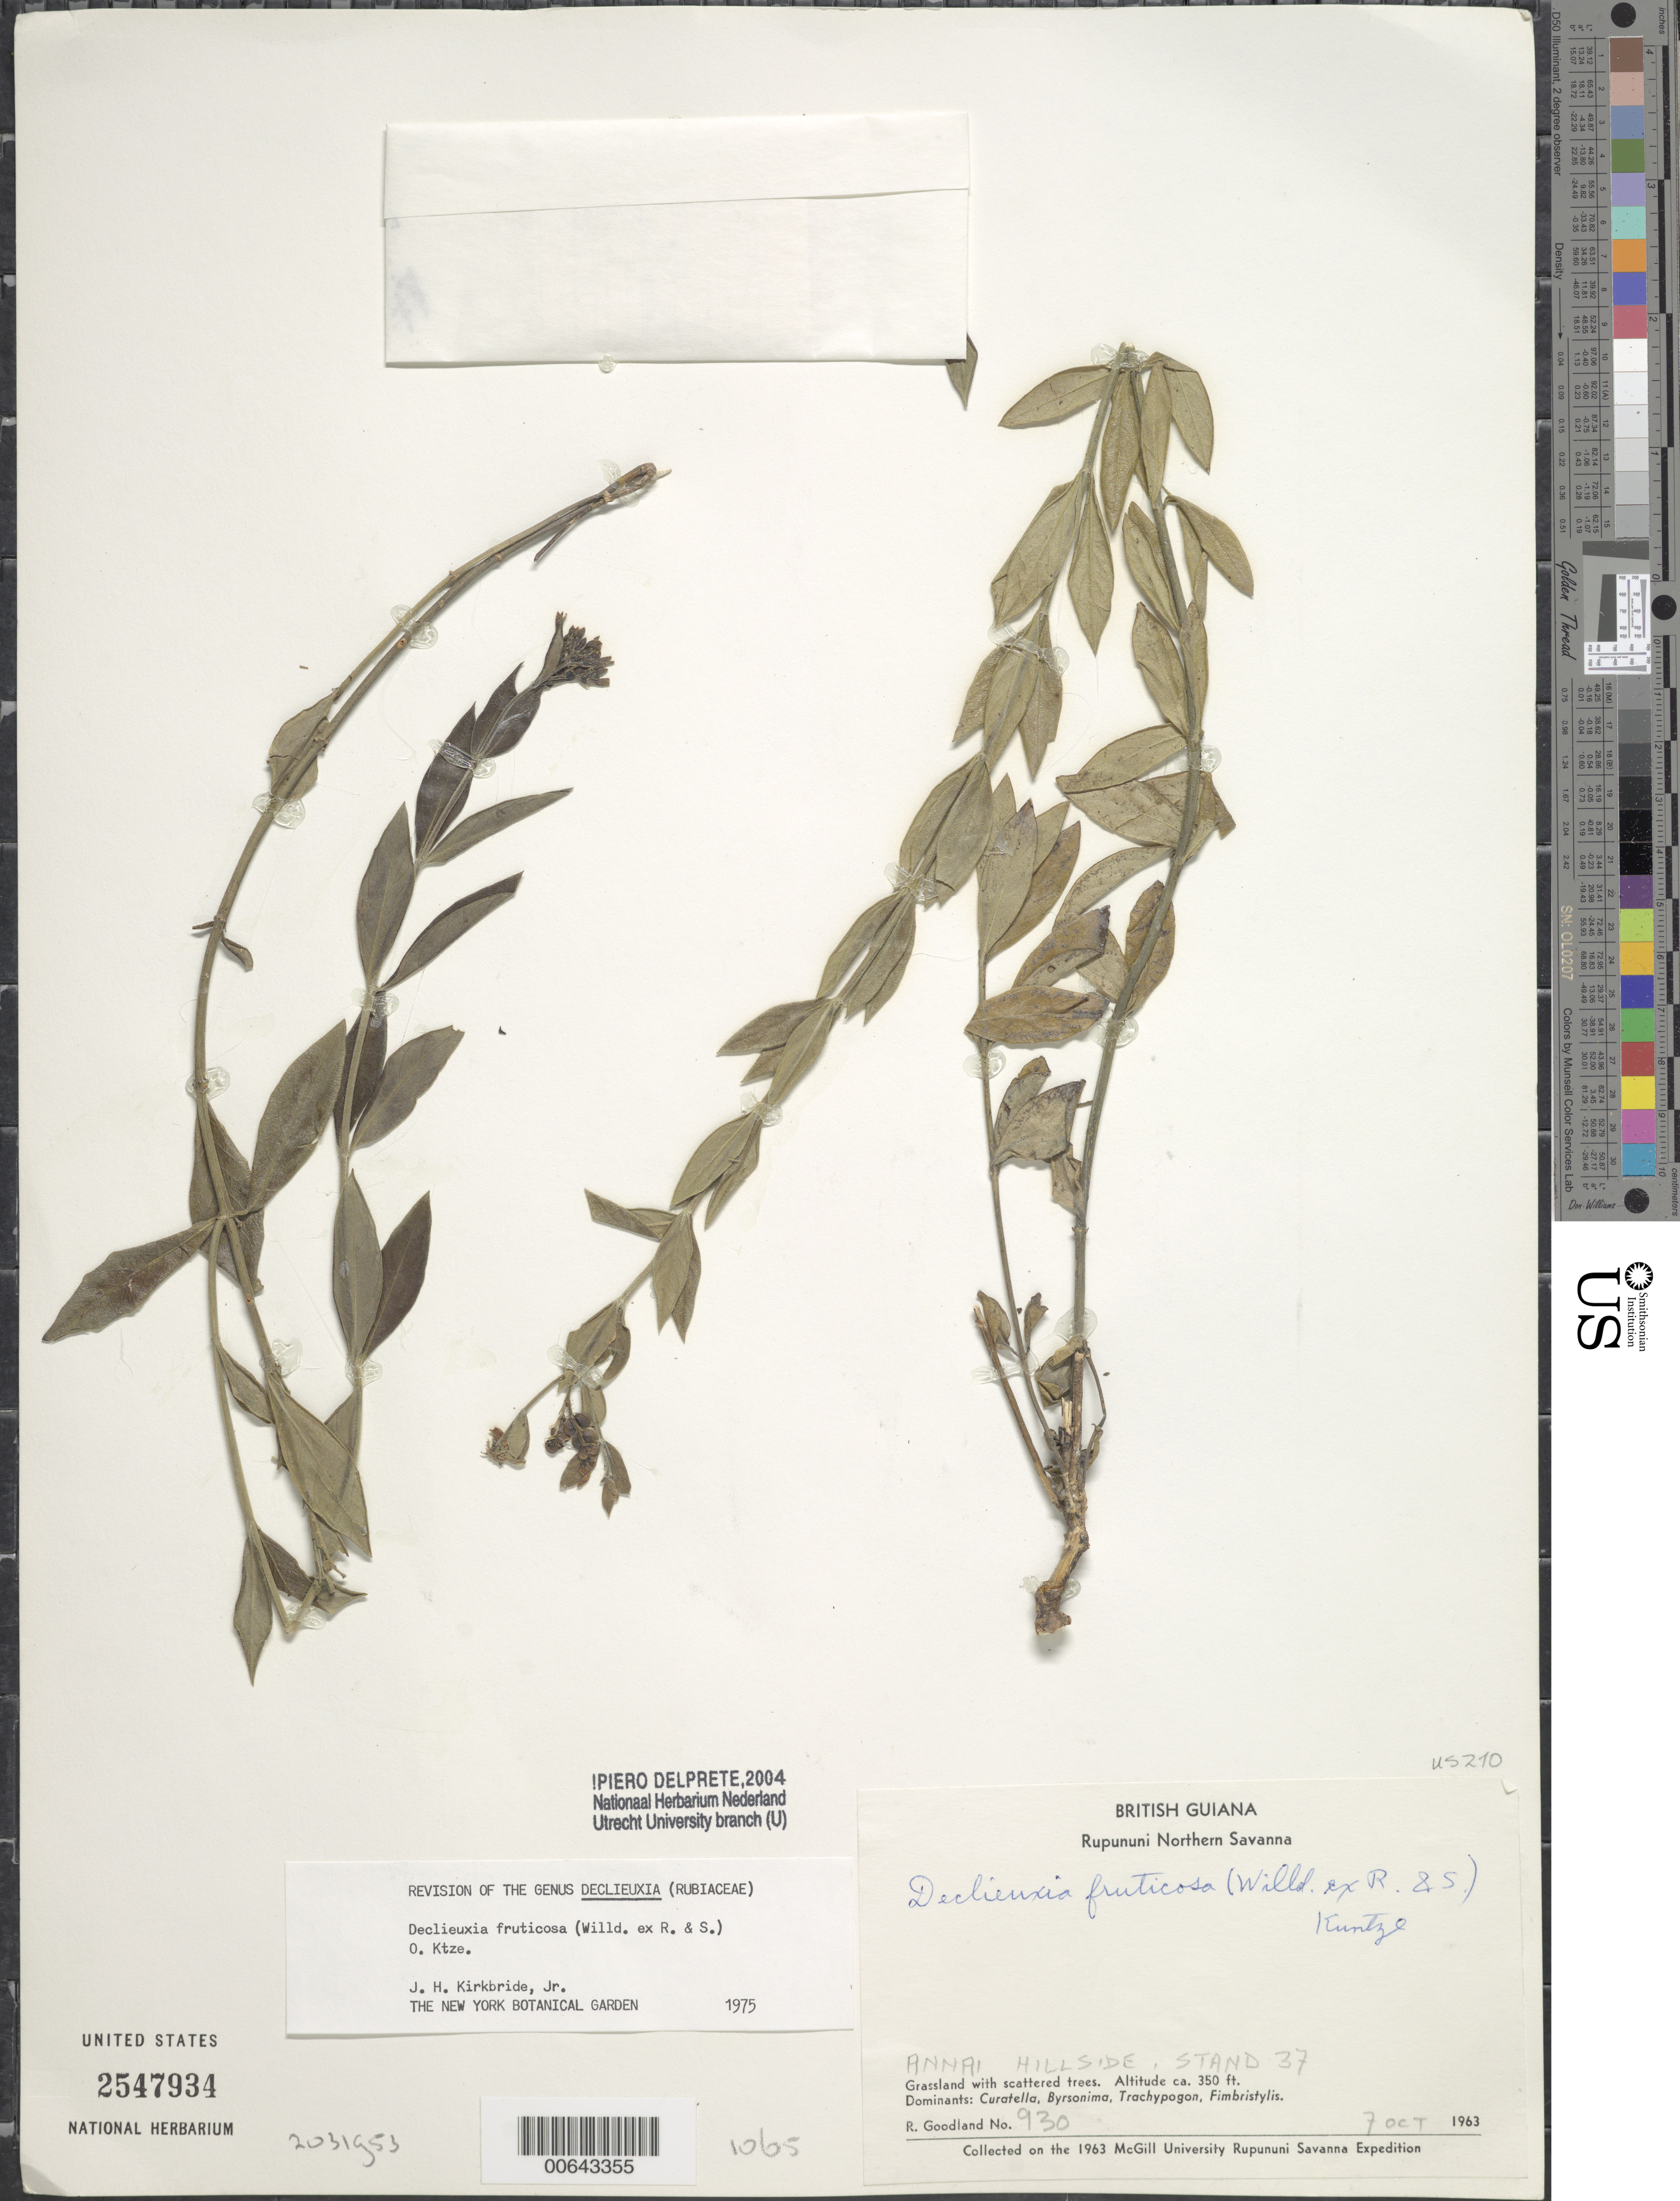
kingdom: Plantae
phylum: Tracheophyta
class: Magnoliopsida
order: Gentianales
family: Rubiaceae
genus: Declieuxia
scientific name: Declieuxia fruticosa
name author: (Willd. ex Roem. & Schult.) Kuntze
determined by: Delprete, P. G., Herb. de Guyane Cay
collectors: R. Goodland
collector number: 930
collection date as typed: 7-Oct-63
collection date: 1963-10-07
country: Guyana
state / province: U. Takutu-U. Essequibo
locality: Rupununi Northern Savanna, Annai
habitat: Grassland with scattered trees. Dominants: Curatella, Byrsonima, Trachypogon, Fimbristylis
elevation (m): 107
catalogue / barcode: US 2547934